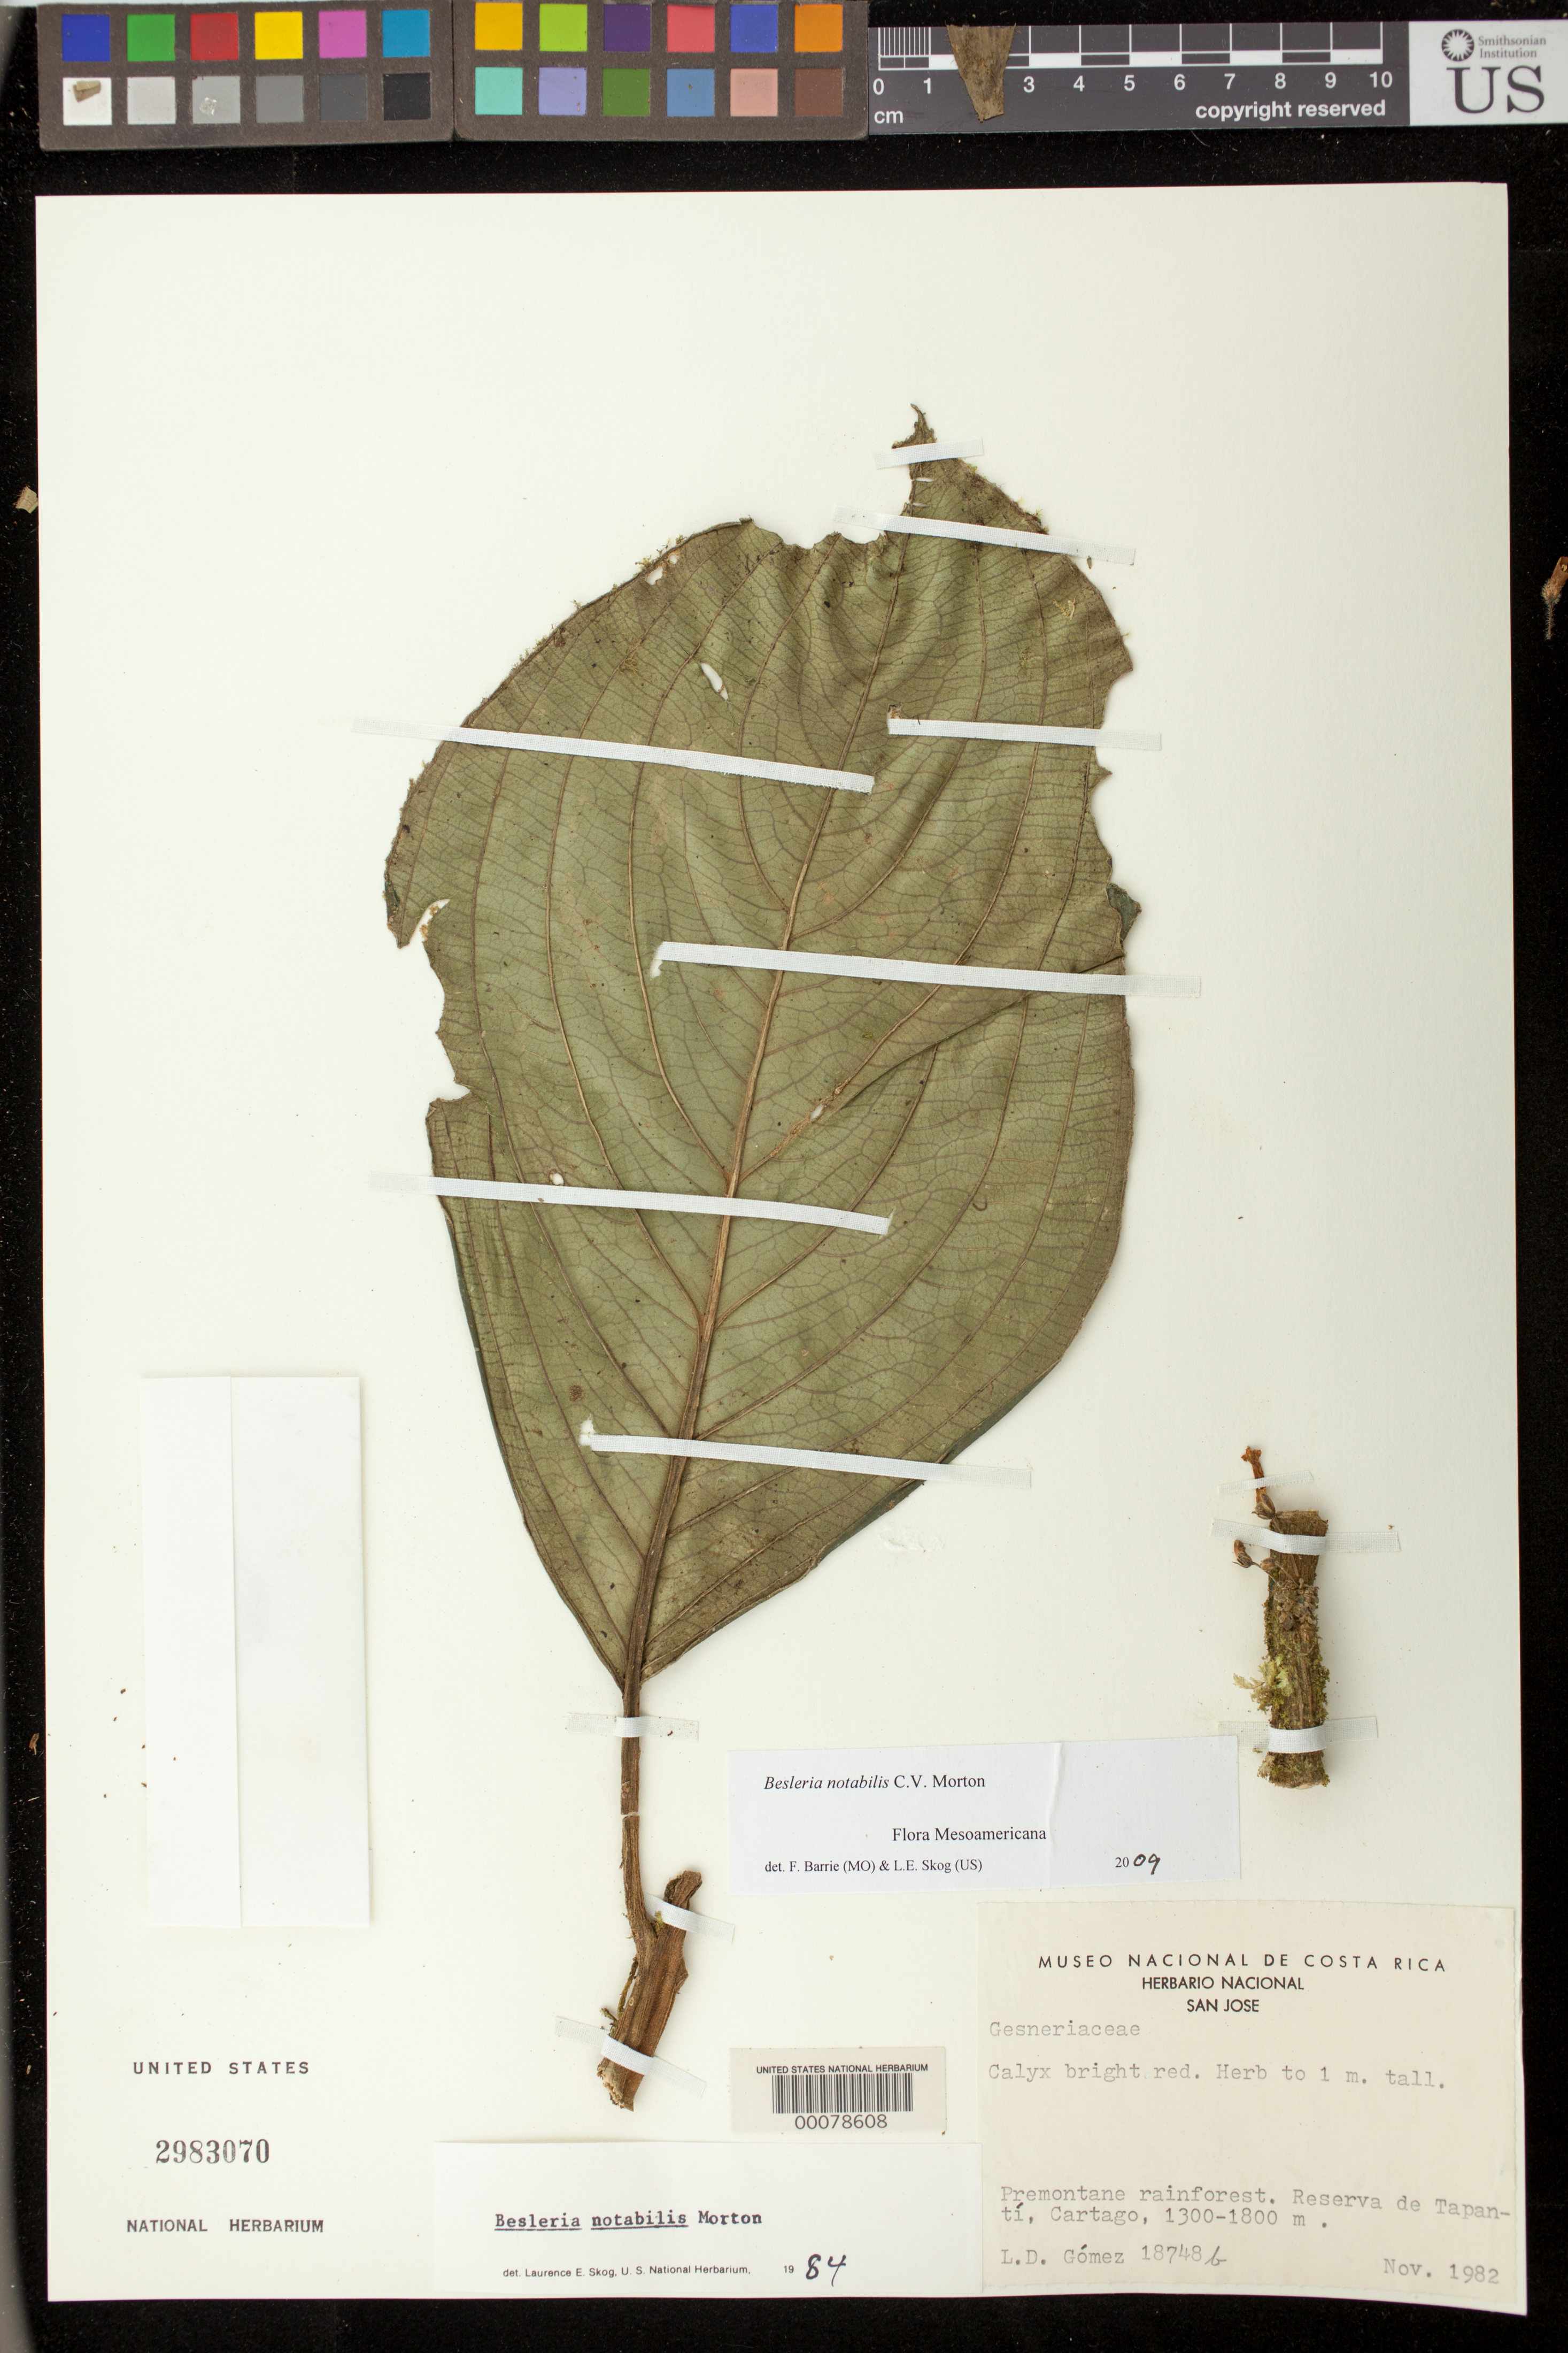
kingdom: Plantae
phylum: Tracheophyta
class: Magnoliopsida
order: Lamiales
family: Gesneriaceae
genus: Besleria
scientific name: Besleria notabilis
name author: C.V. Morton in Standl.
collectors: L. D. Gómez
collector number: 18748 b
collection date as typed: Nov 1982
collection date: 1982-11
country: Costa Rica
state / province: Cartago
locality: Reserva de Tapanti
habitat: Premontane rainforest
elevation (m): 1300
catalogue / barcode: US 2983070